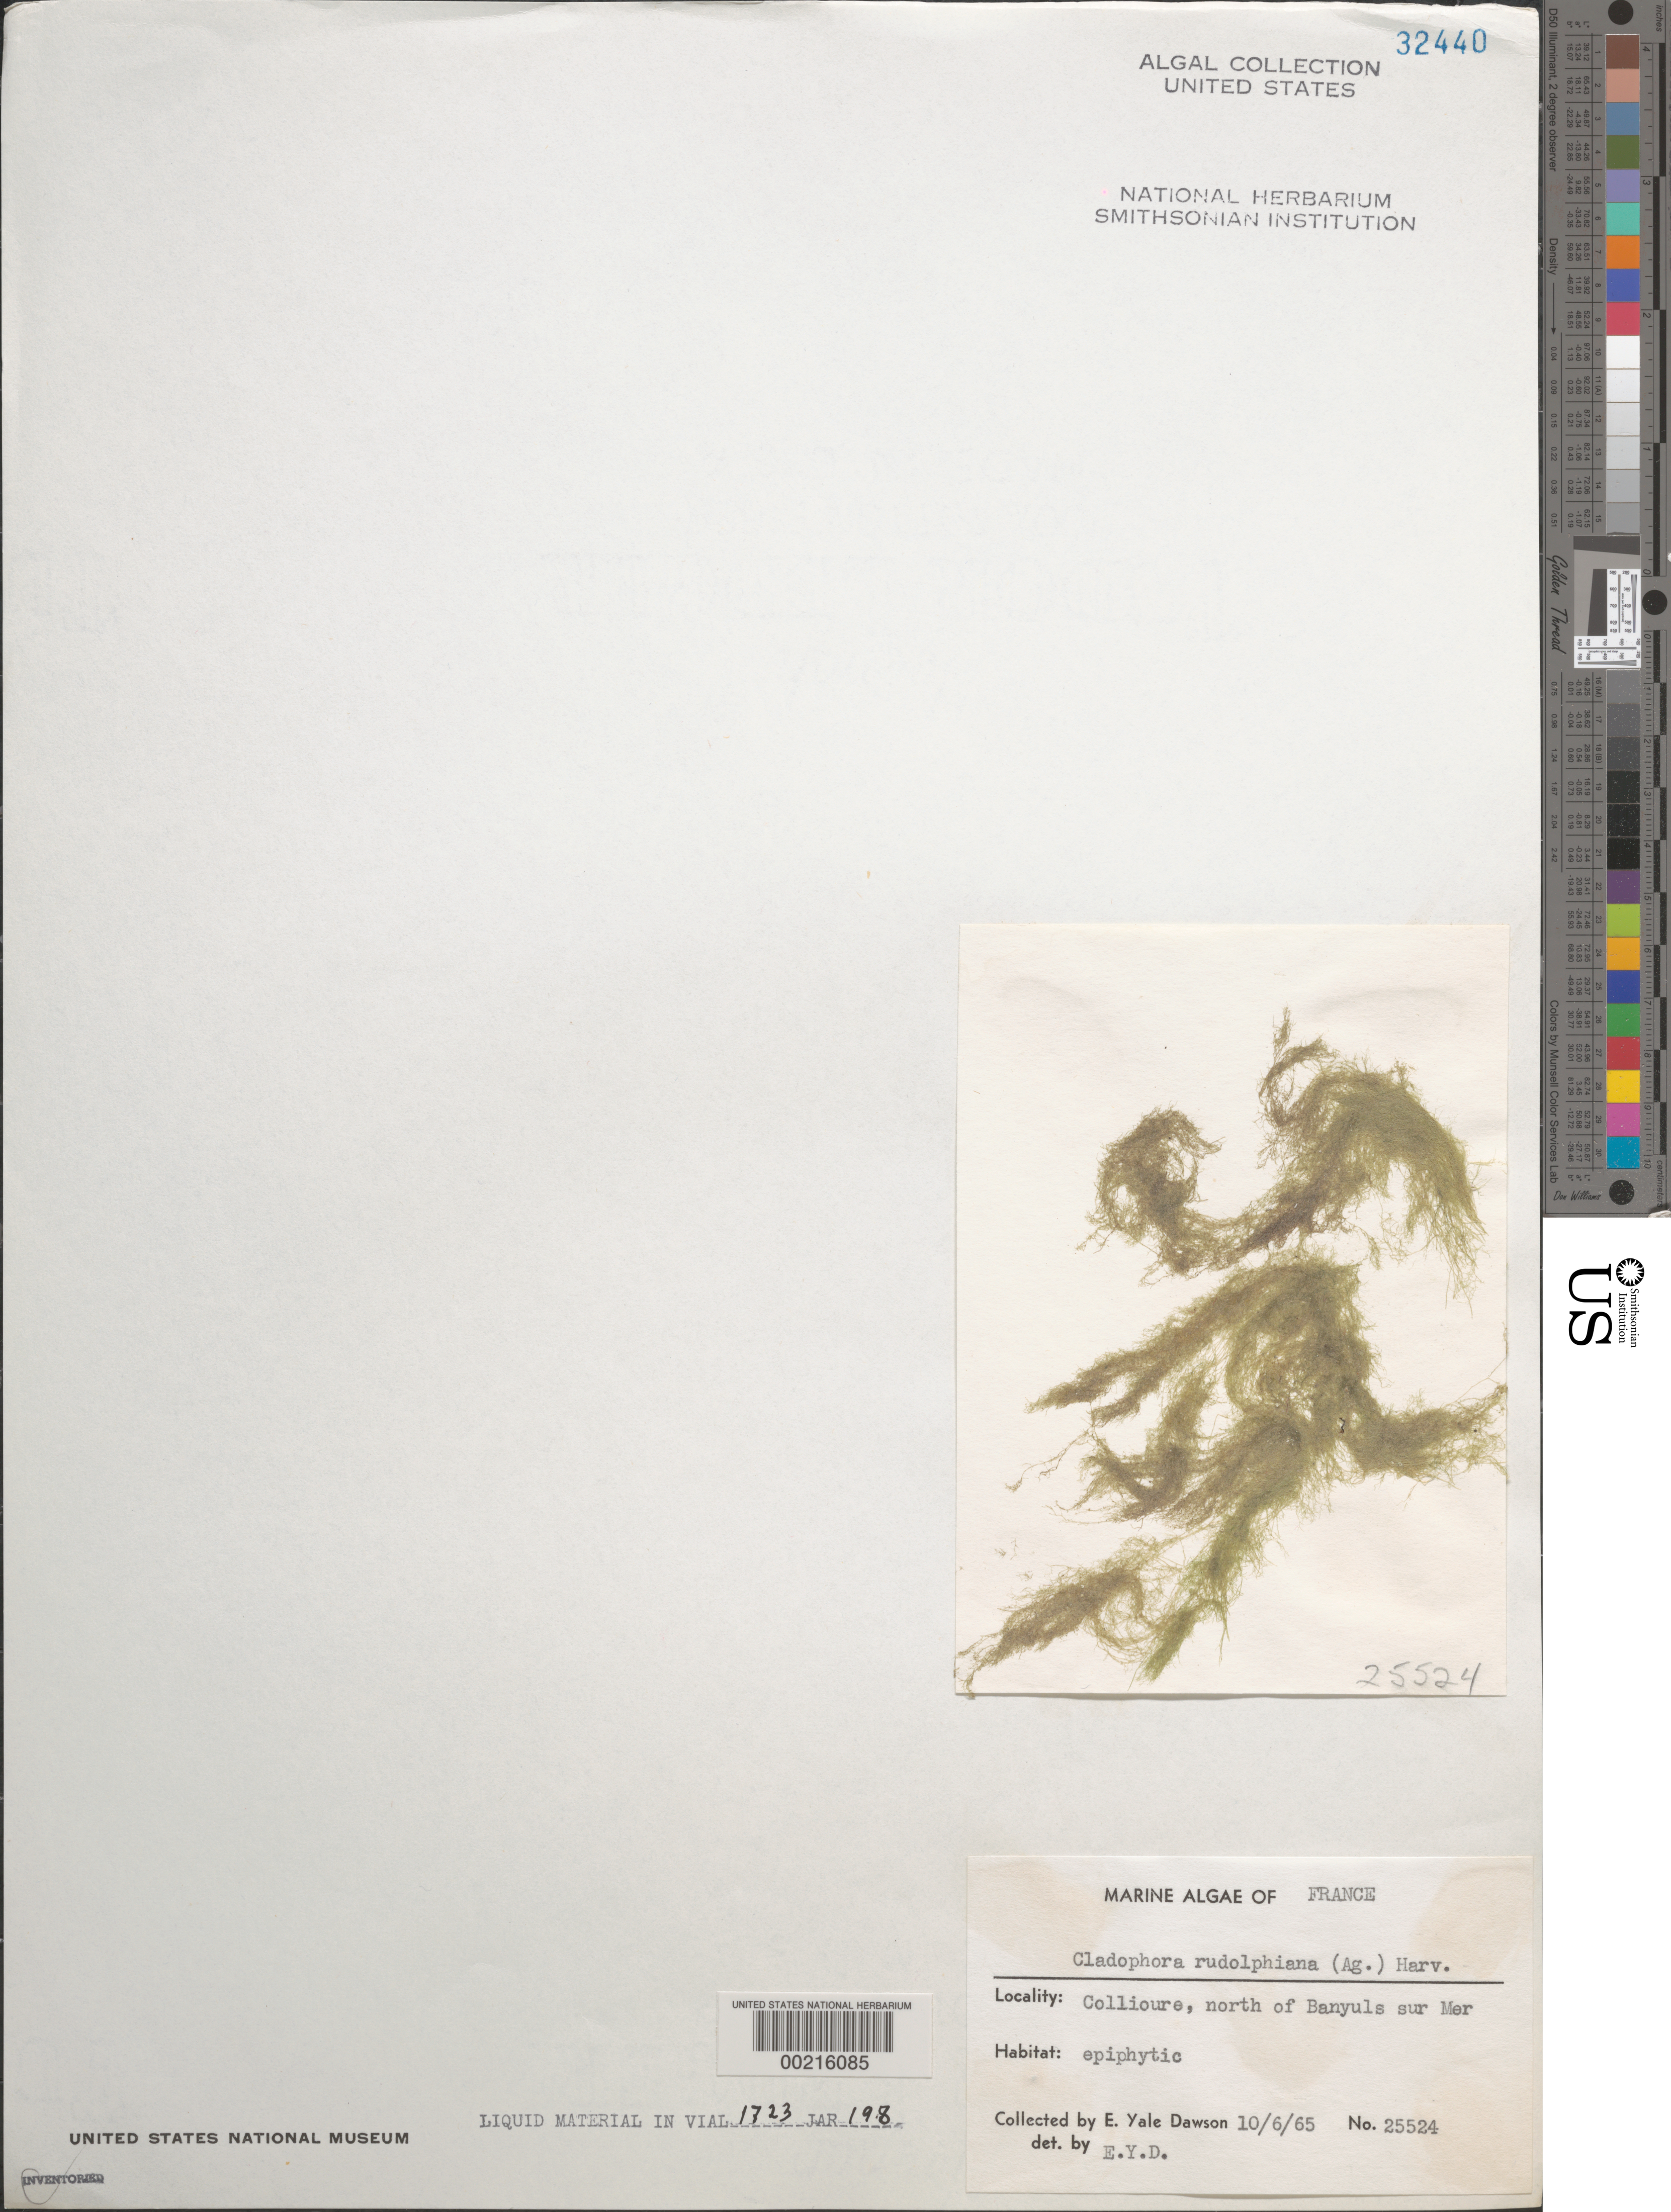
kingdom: Plantae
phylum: Chlorophyta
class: Ulvophyceae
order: Cladophorales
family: Cladophoraceae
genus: Cladophora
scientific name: Cladophora sericea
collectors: E. Y. Dawson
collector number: EYD 25524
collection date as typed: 06 Oct 1965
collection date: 1965-10-06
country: France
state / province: Occitanie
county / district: Pyrénées-Orientales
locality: Collioure, north of Banyuls-sur-Mer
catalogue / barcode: US 32440